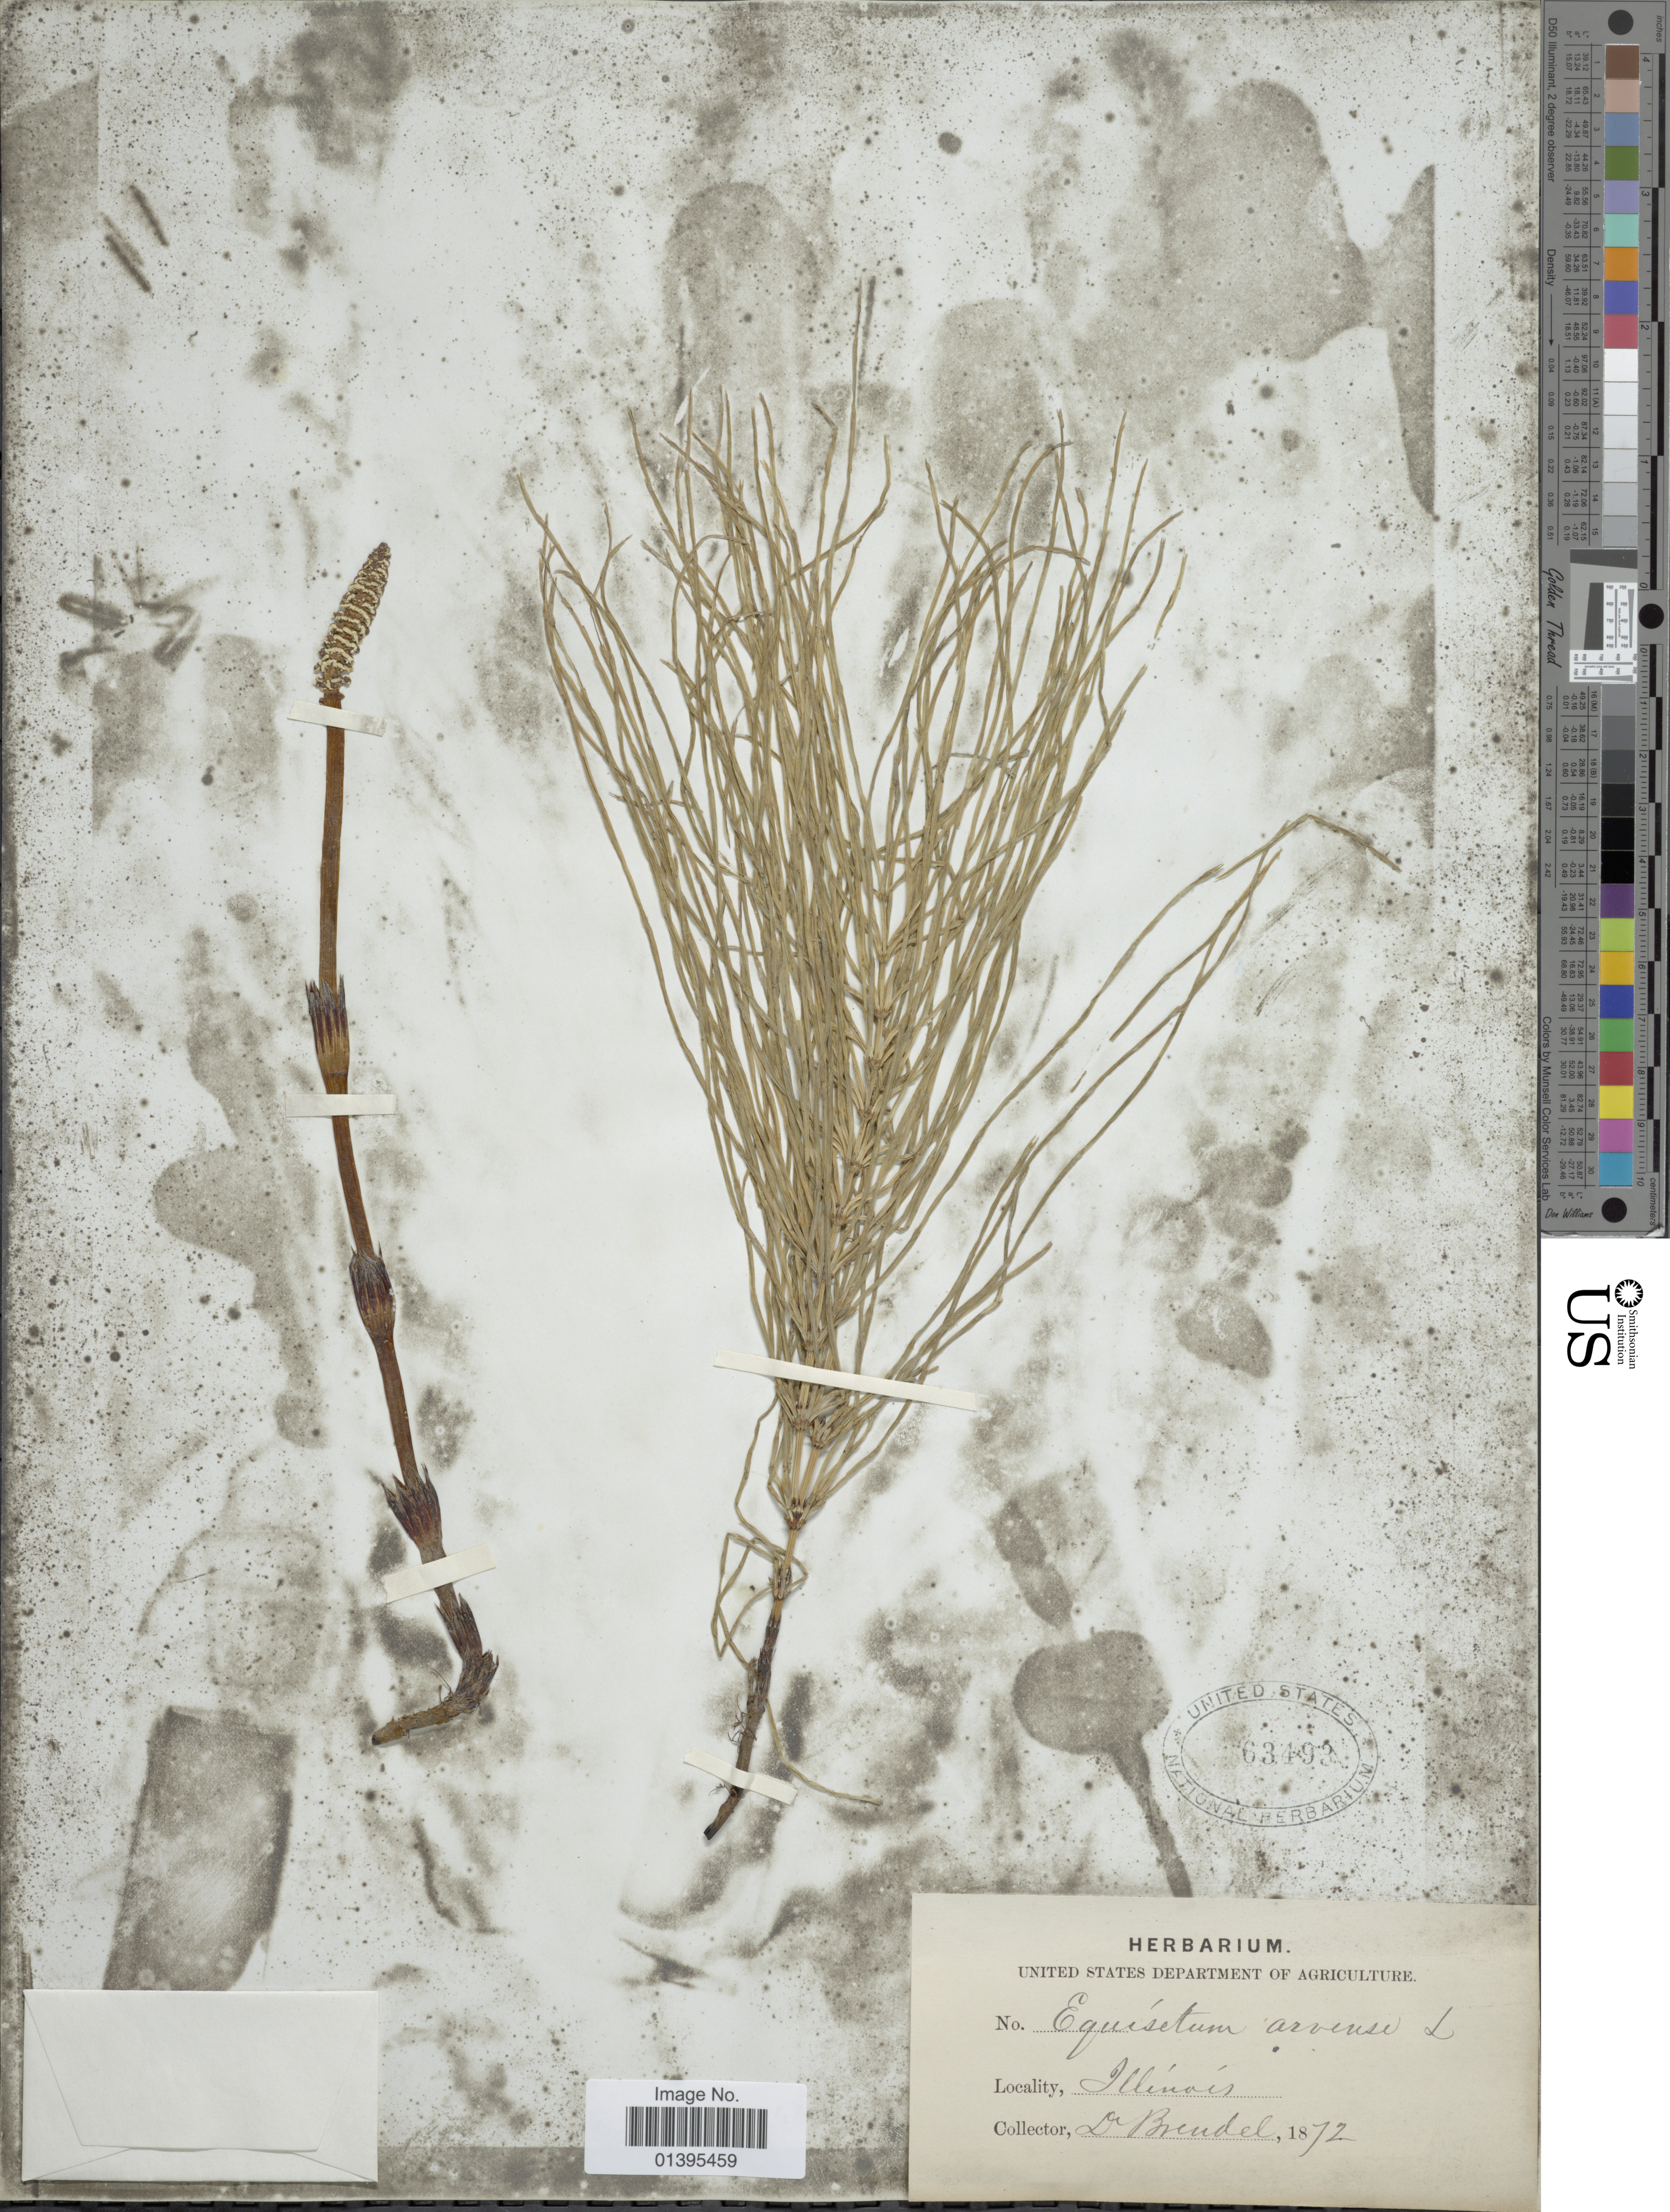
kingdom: Plantae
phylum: Tracheophyta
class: Polypodiopsida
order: Equisetales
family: Equisetaceae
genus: Equisetum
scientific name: Equisetum arvense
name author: L.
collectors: F. Brendel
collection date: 1872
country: United States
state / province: Illinois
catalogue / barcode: US 63493